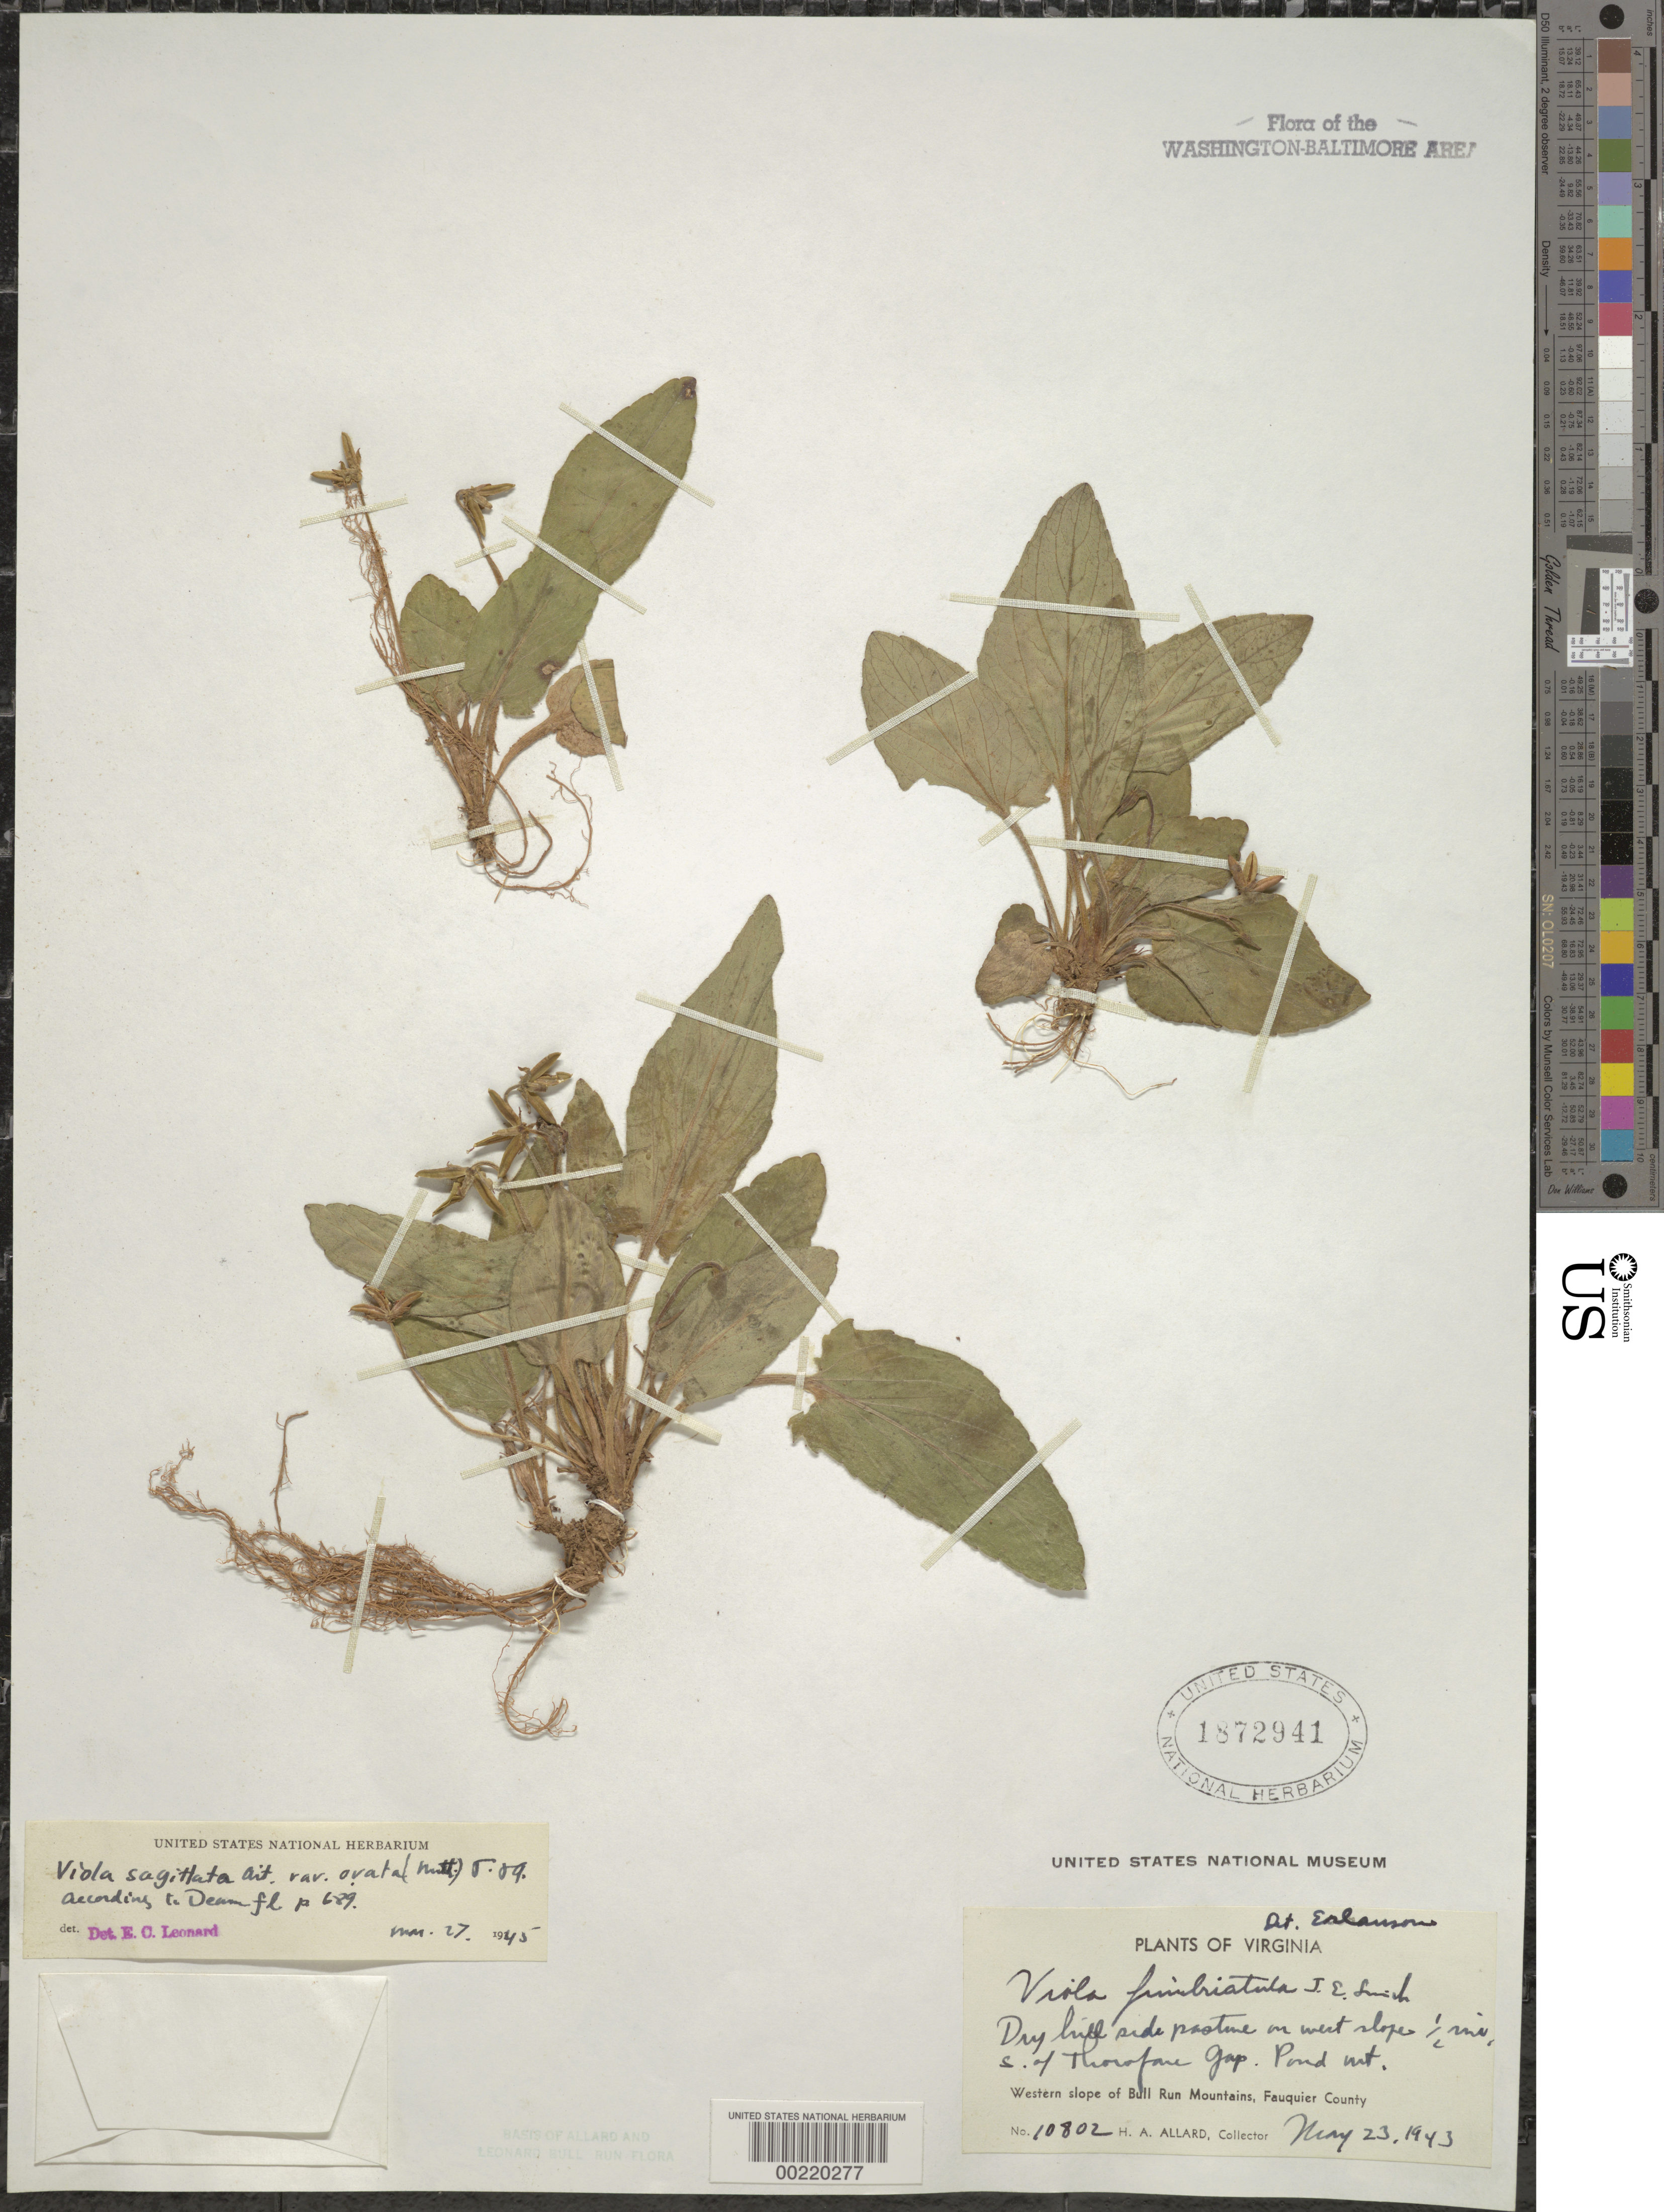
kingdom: Plantae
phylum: Tracheophyta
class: Magnoliopsida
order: Malpighiales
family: Violaceae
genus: Viola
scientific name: Viola sagittata var. ovata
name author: (Nutt.) Torr. & A. Gray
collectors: H. A. Allard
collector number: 10802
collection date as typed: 23 May 1943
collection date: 1943-05-23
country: United States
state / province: Virginia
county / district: Fauquier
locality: South of Thorofare Gap, Pond Mountain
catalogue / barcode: US 1872941